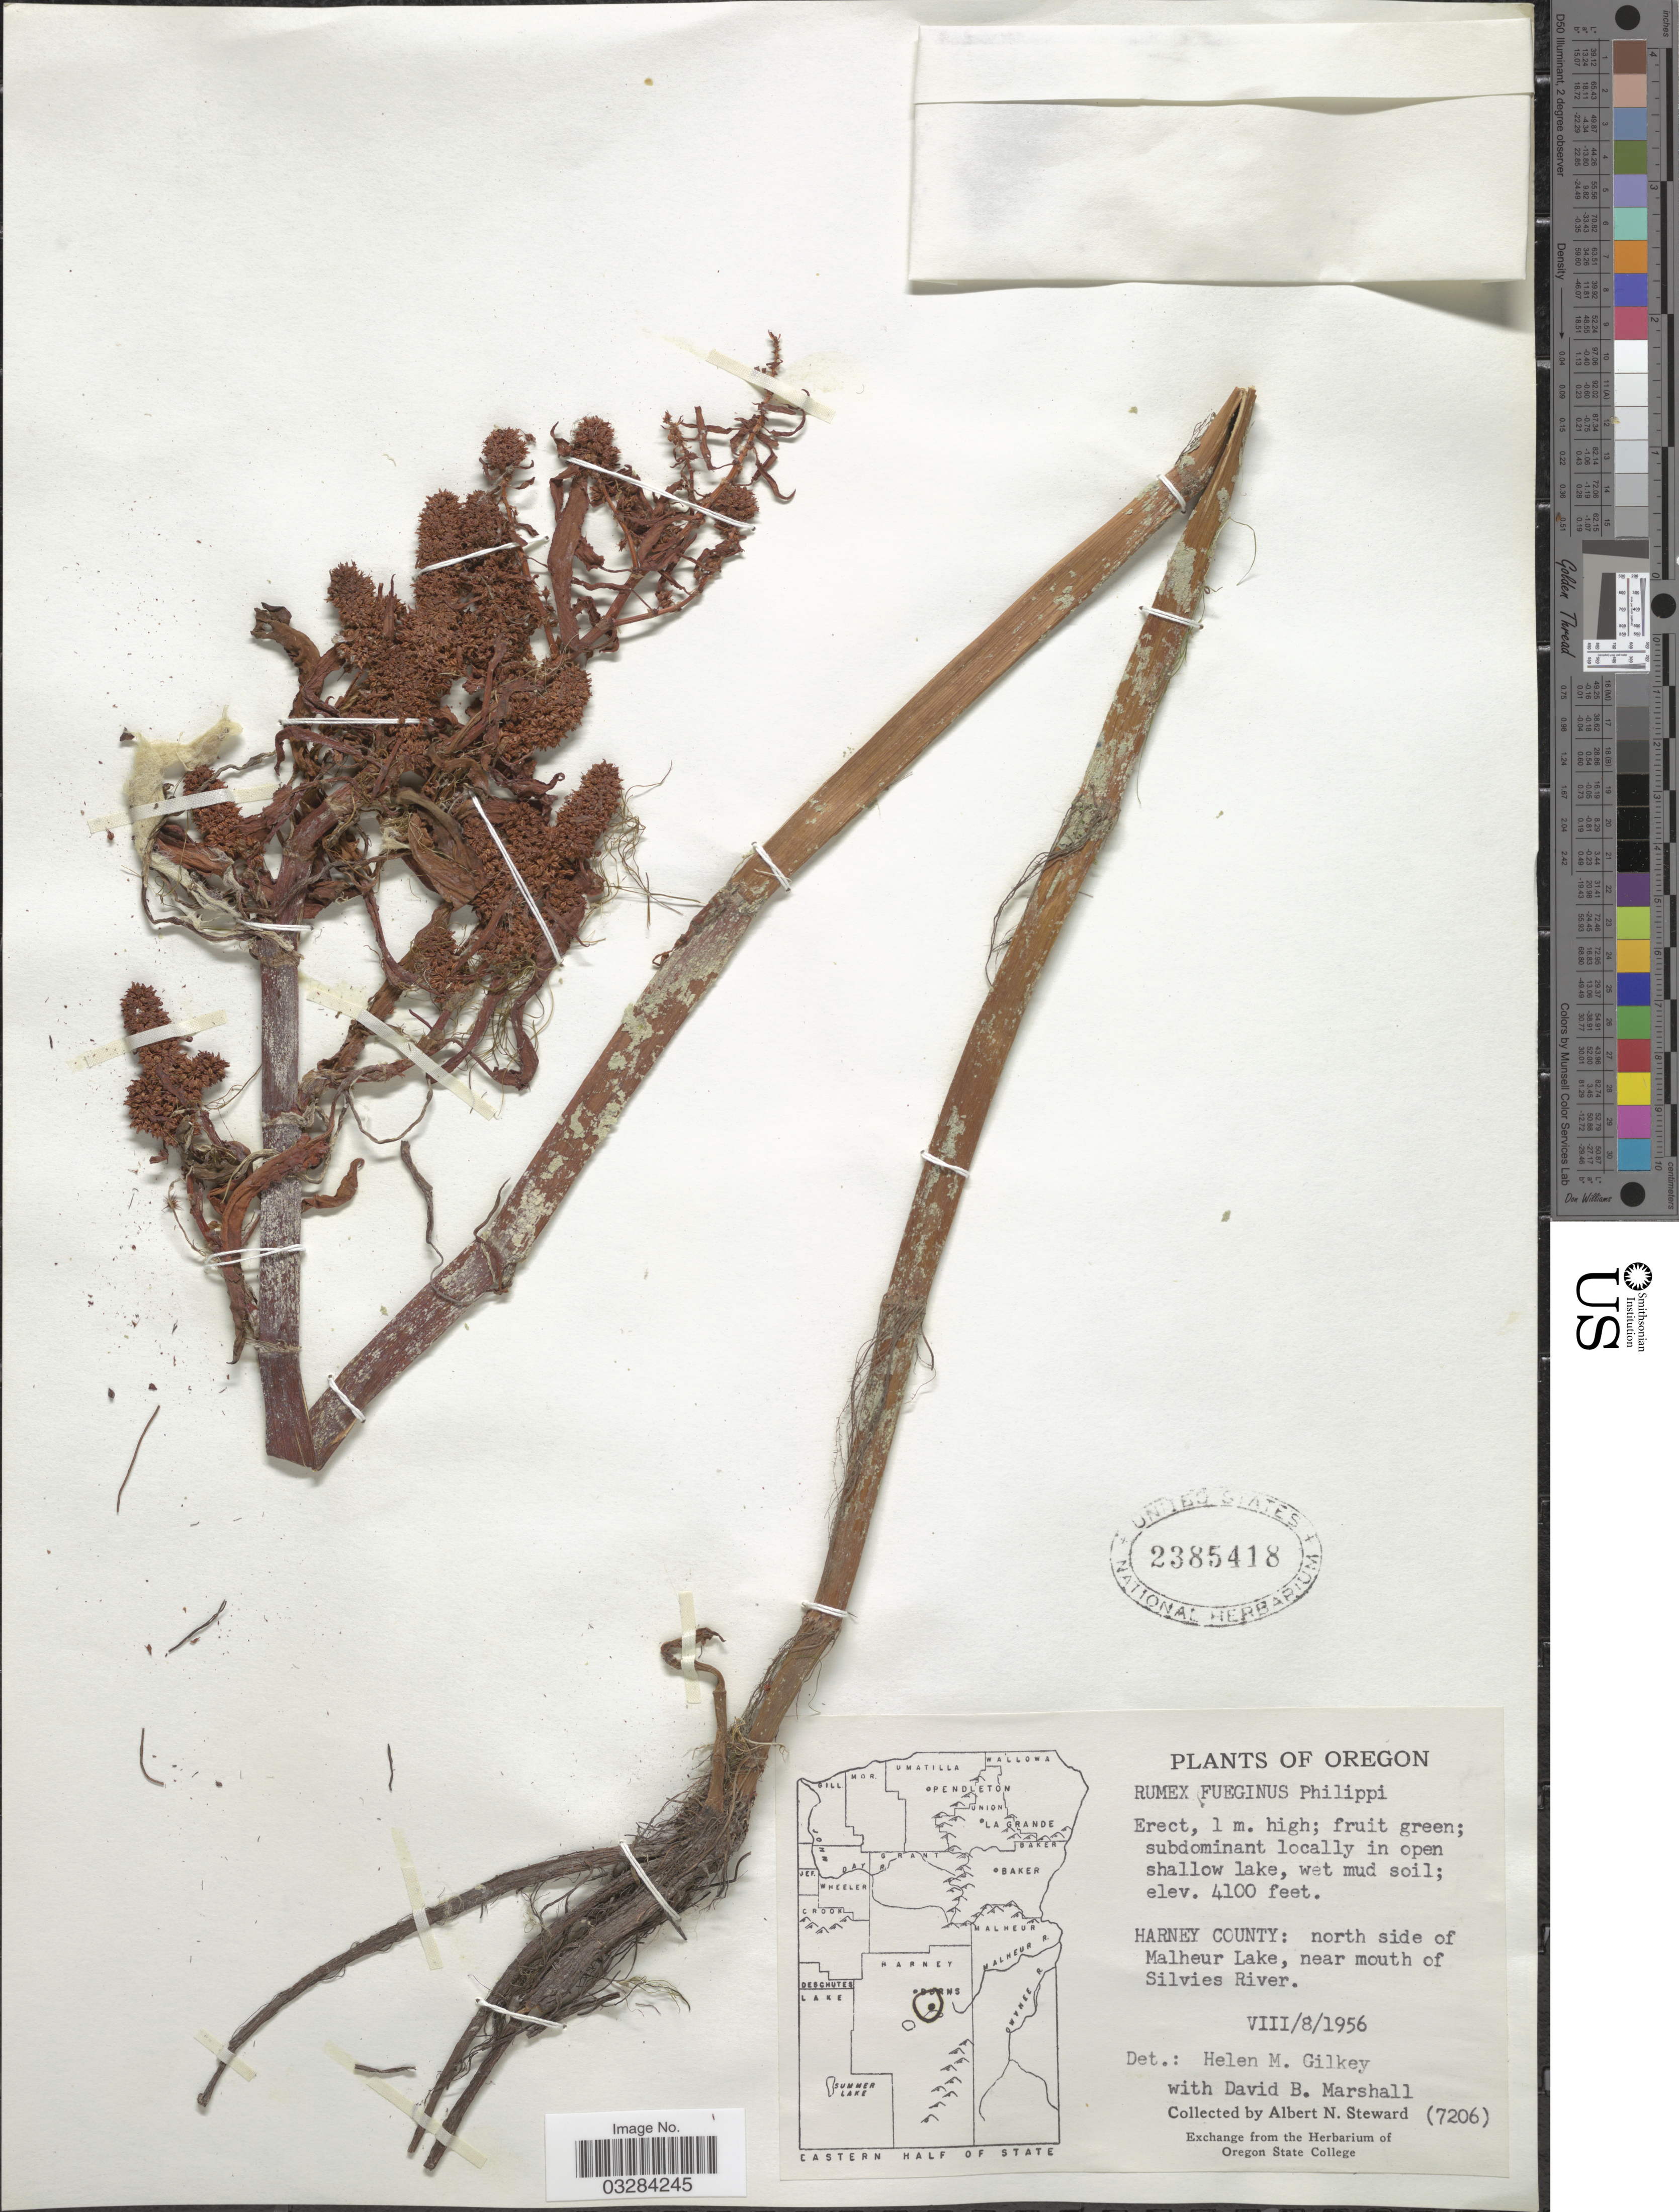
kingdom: Plantae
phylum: Tracheophyta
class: Magnoliopsida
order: Caryophyllales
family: Polygonaceae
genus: Rumex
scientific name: Rumex maritimus var. fueginus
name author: (Phil.) Dusén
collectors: A. N. Steward & D. Marshall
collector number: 7206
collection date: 1956-08-08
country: United States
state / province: Oregon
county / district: Harney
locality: Harney County: north side of Malheur Lake, near mouth of Silvies River.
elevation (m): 1250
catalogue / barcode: US 2385418